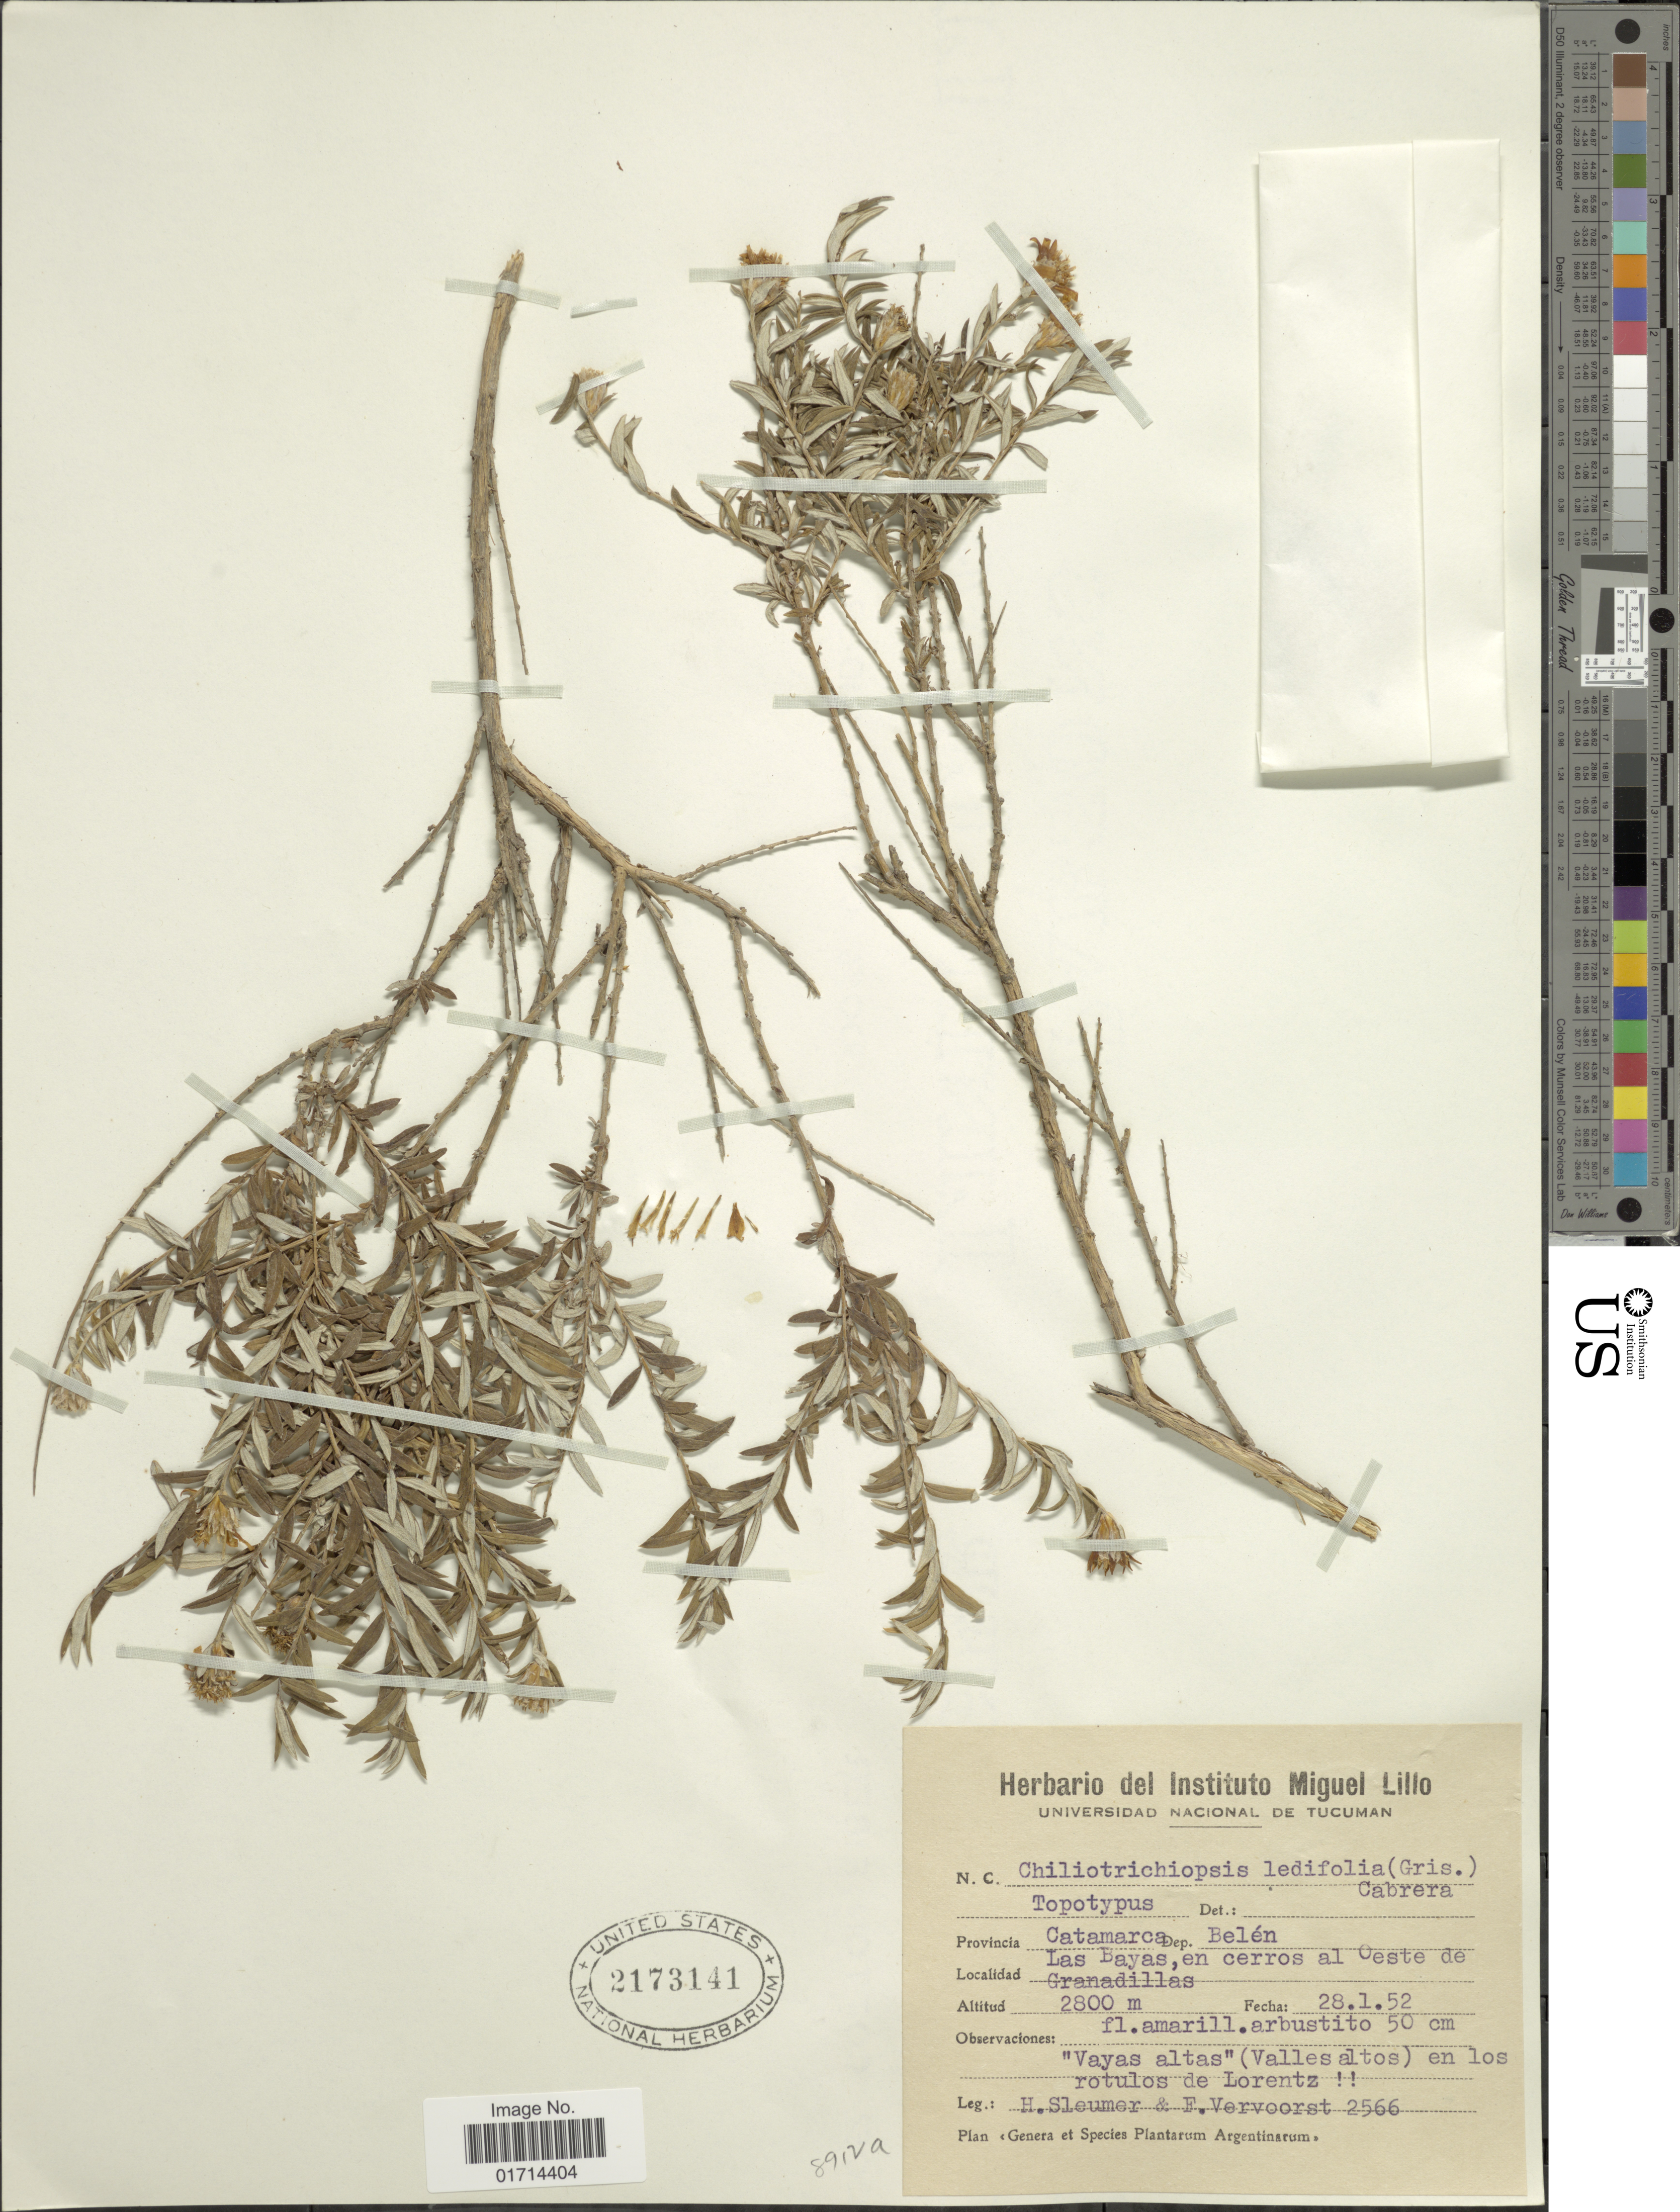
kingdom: Plantae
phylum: Tracheophyta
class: Magnoliopsida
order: Asterales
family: Asteraceae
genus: Chiliotrichiopsis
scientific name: Chiliotrichiopsis ledifolia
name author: (Griseb.) Cabrera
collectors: H. O. Sleumer & F. Vervoorst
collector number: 2566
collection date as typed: Transcribed d/m/y: 28/1/52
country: Argentina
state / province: Catamarca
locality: Dep. Belen, Las Bayas, en cerros al Oeste de Granadillas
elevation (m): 2800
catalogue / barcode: US 2173141